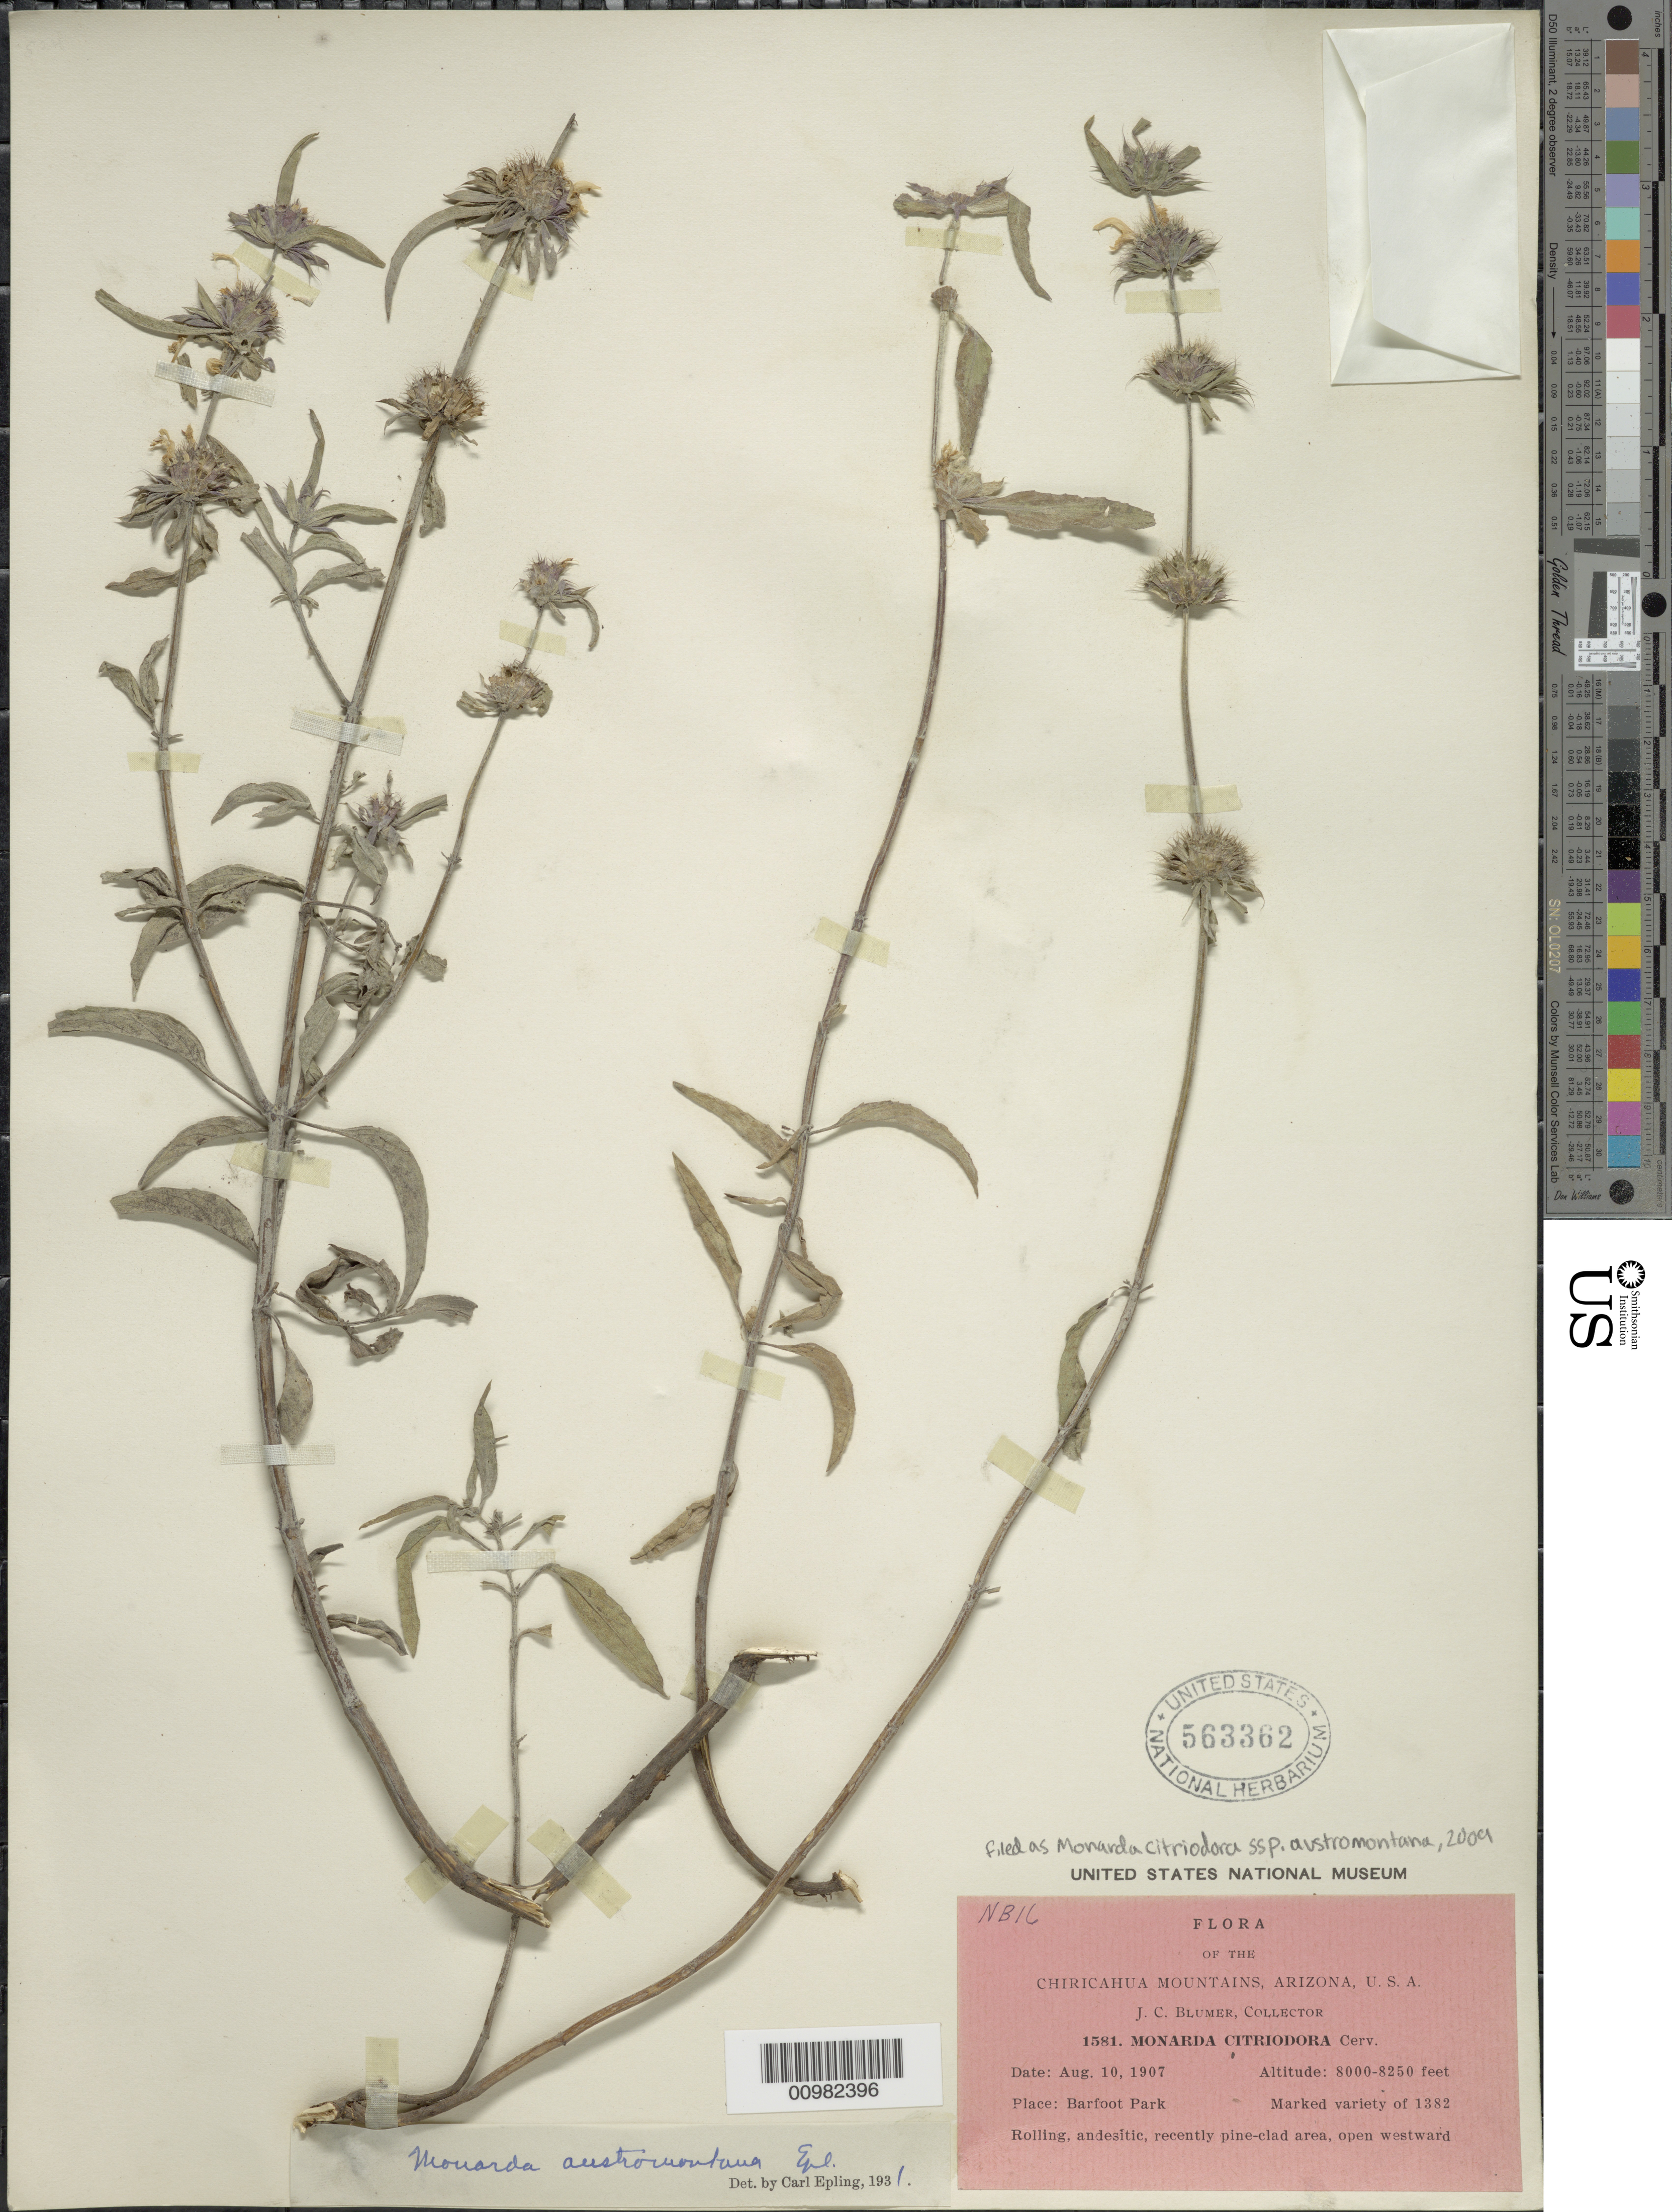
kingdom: Plantae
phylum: Tracheophyta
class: Magnoliopsida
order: Lamiales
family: Lamiaceae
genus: Monarda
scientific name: Monarda citriodora subsp. austromontana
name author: (Epling) Scora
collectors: J. C. Blumer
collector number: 1581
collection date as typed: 10 Aug 1907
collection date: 1907-08-10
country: United States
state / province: Arizona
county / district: Cochise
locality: Chiricahua Mts.; Barfoot Park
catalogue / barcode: US 563362